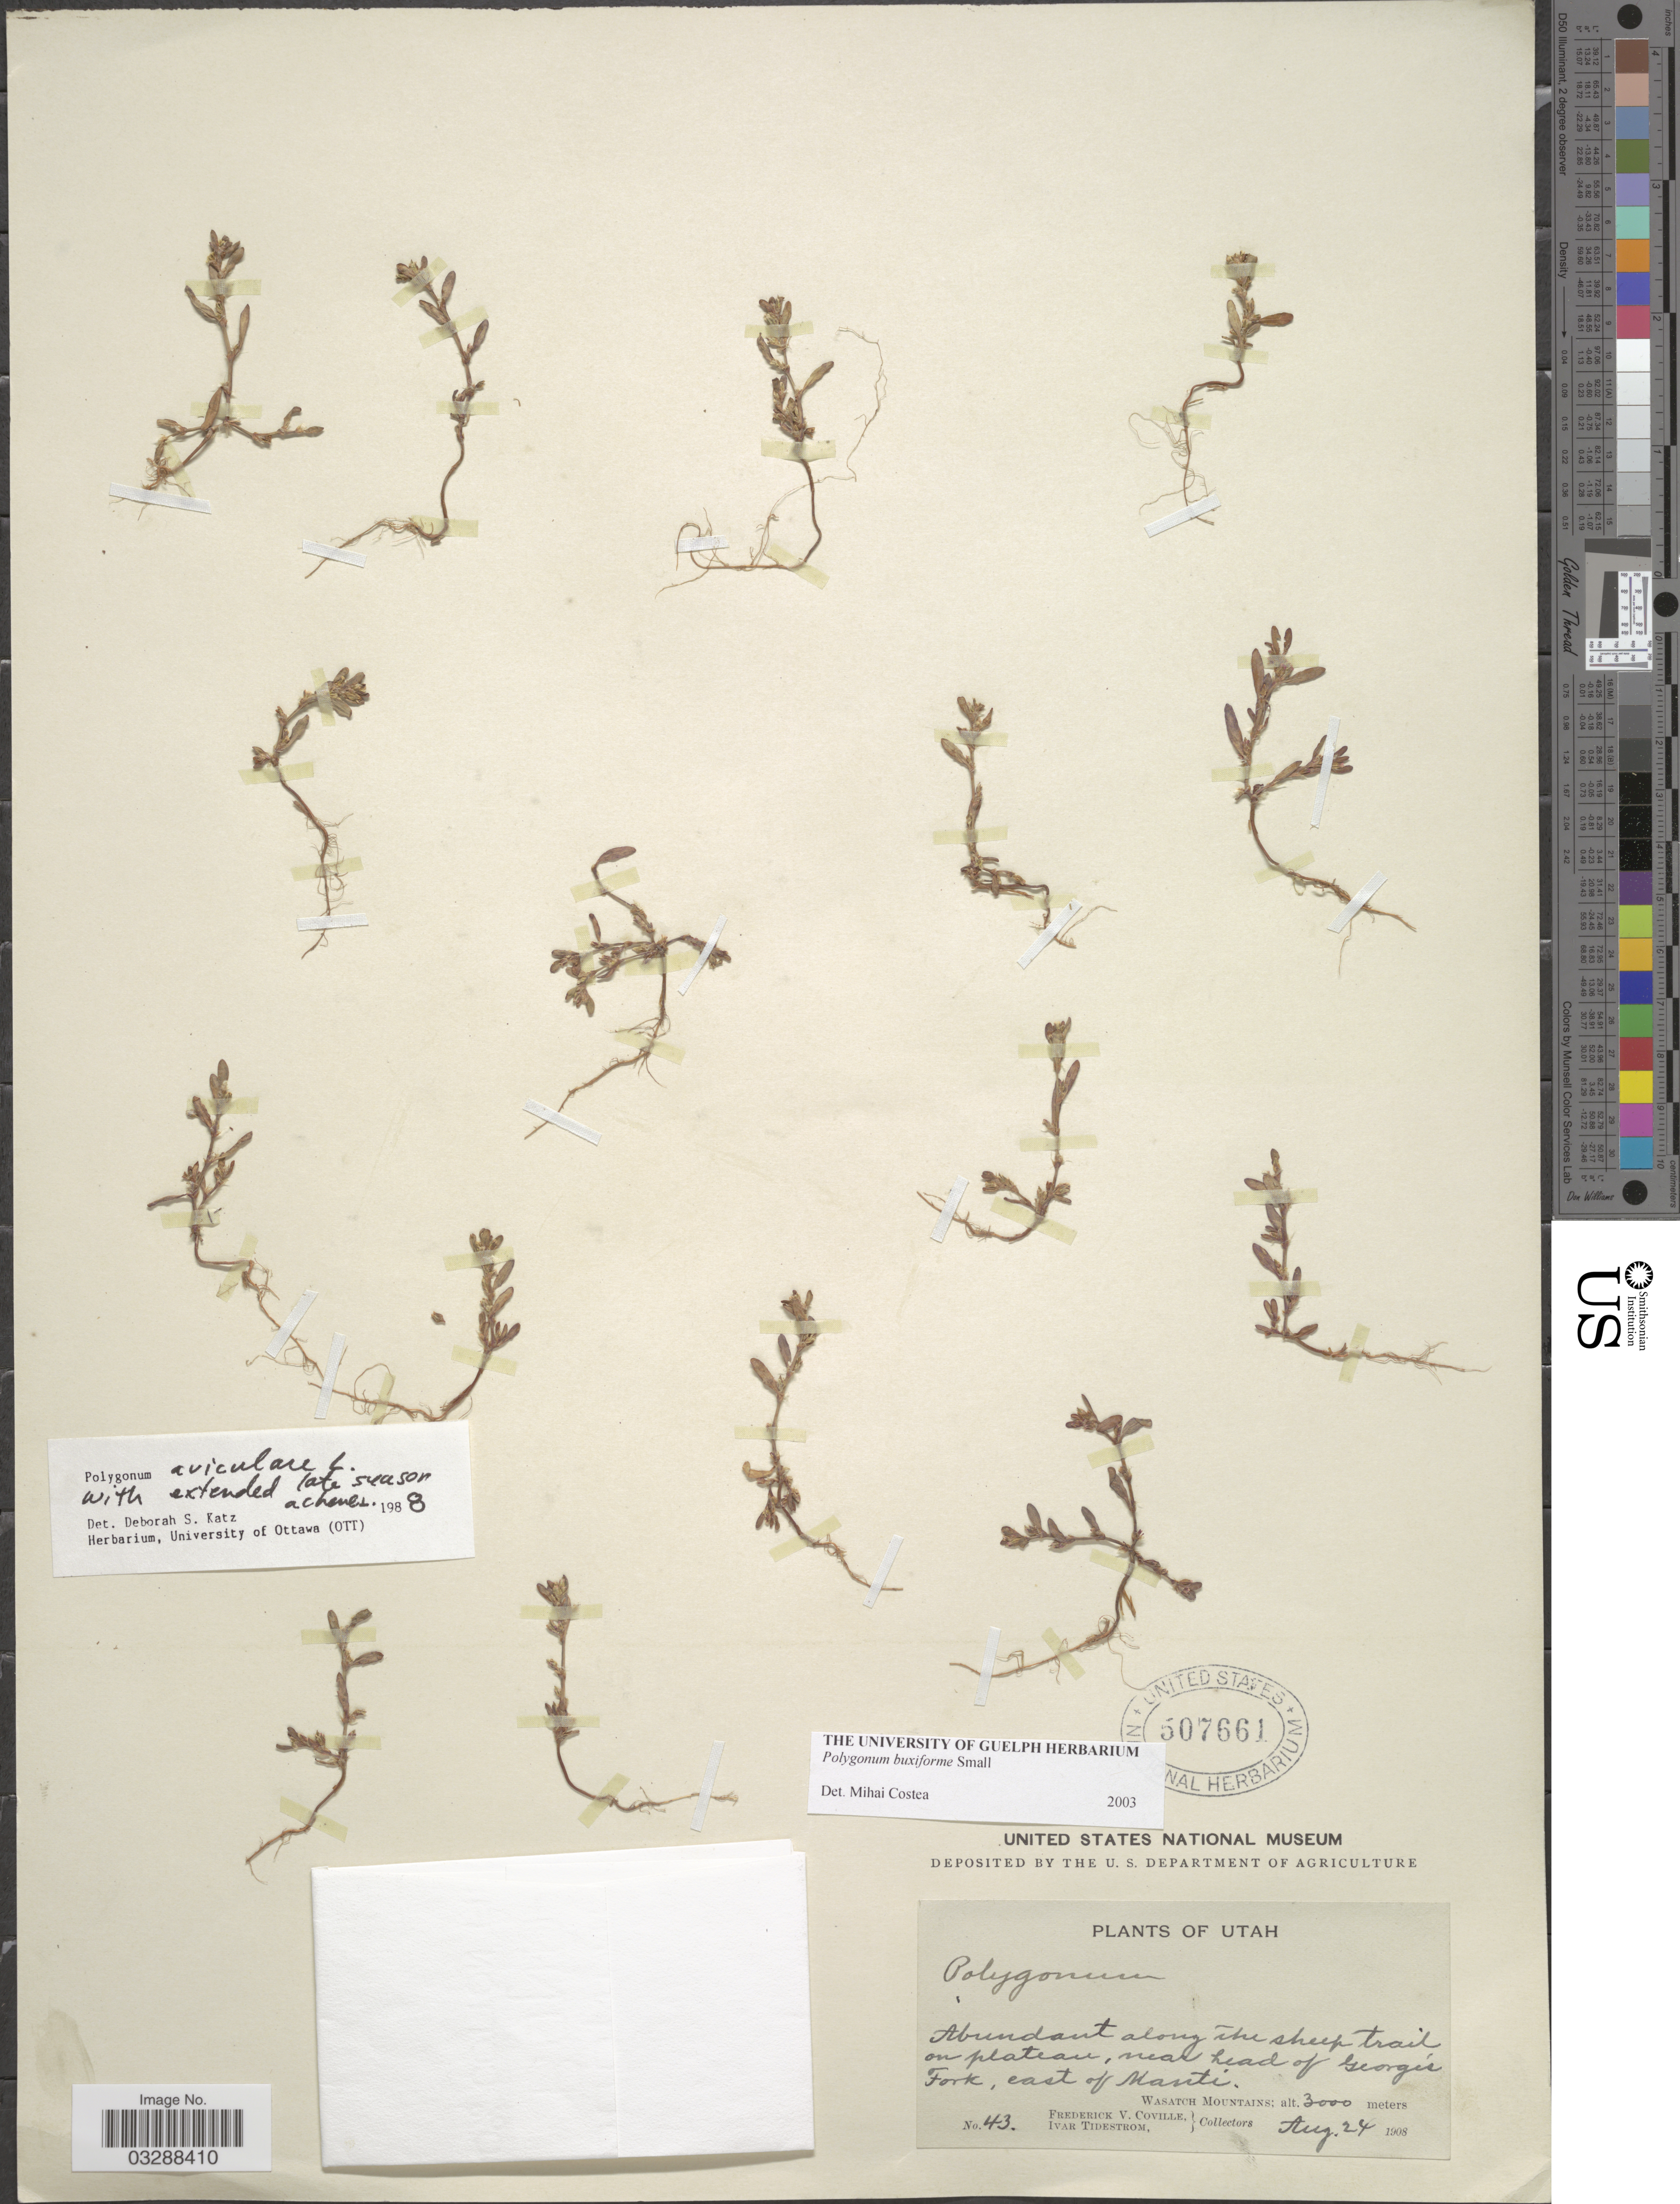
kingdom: Plantae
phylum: Tracheophyta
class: Magnoliopsida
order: Caryophyllales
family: Polygonaceae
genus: Polygonum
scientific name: Polygonum buxiforme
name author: Small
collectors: F. V. Coville & I. F. Tidestrom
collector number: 43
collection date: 1908-08-24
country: United States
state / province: Utah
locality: Abundant along the sheep trail on plateau, near head of George's Fork, east of Manti.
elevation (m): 3000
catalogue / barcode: US 507661